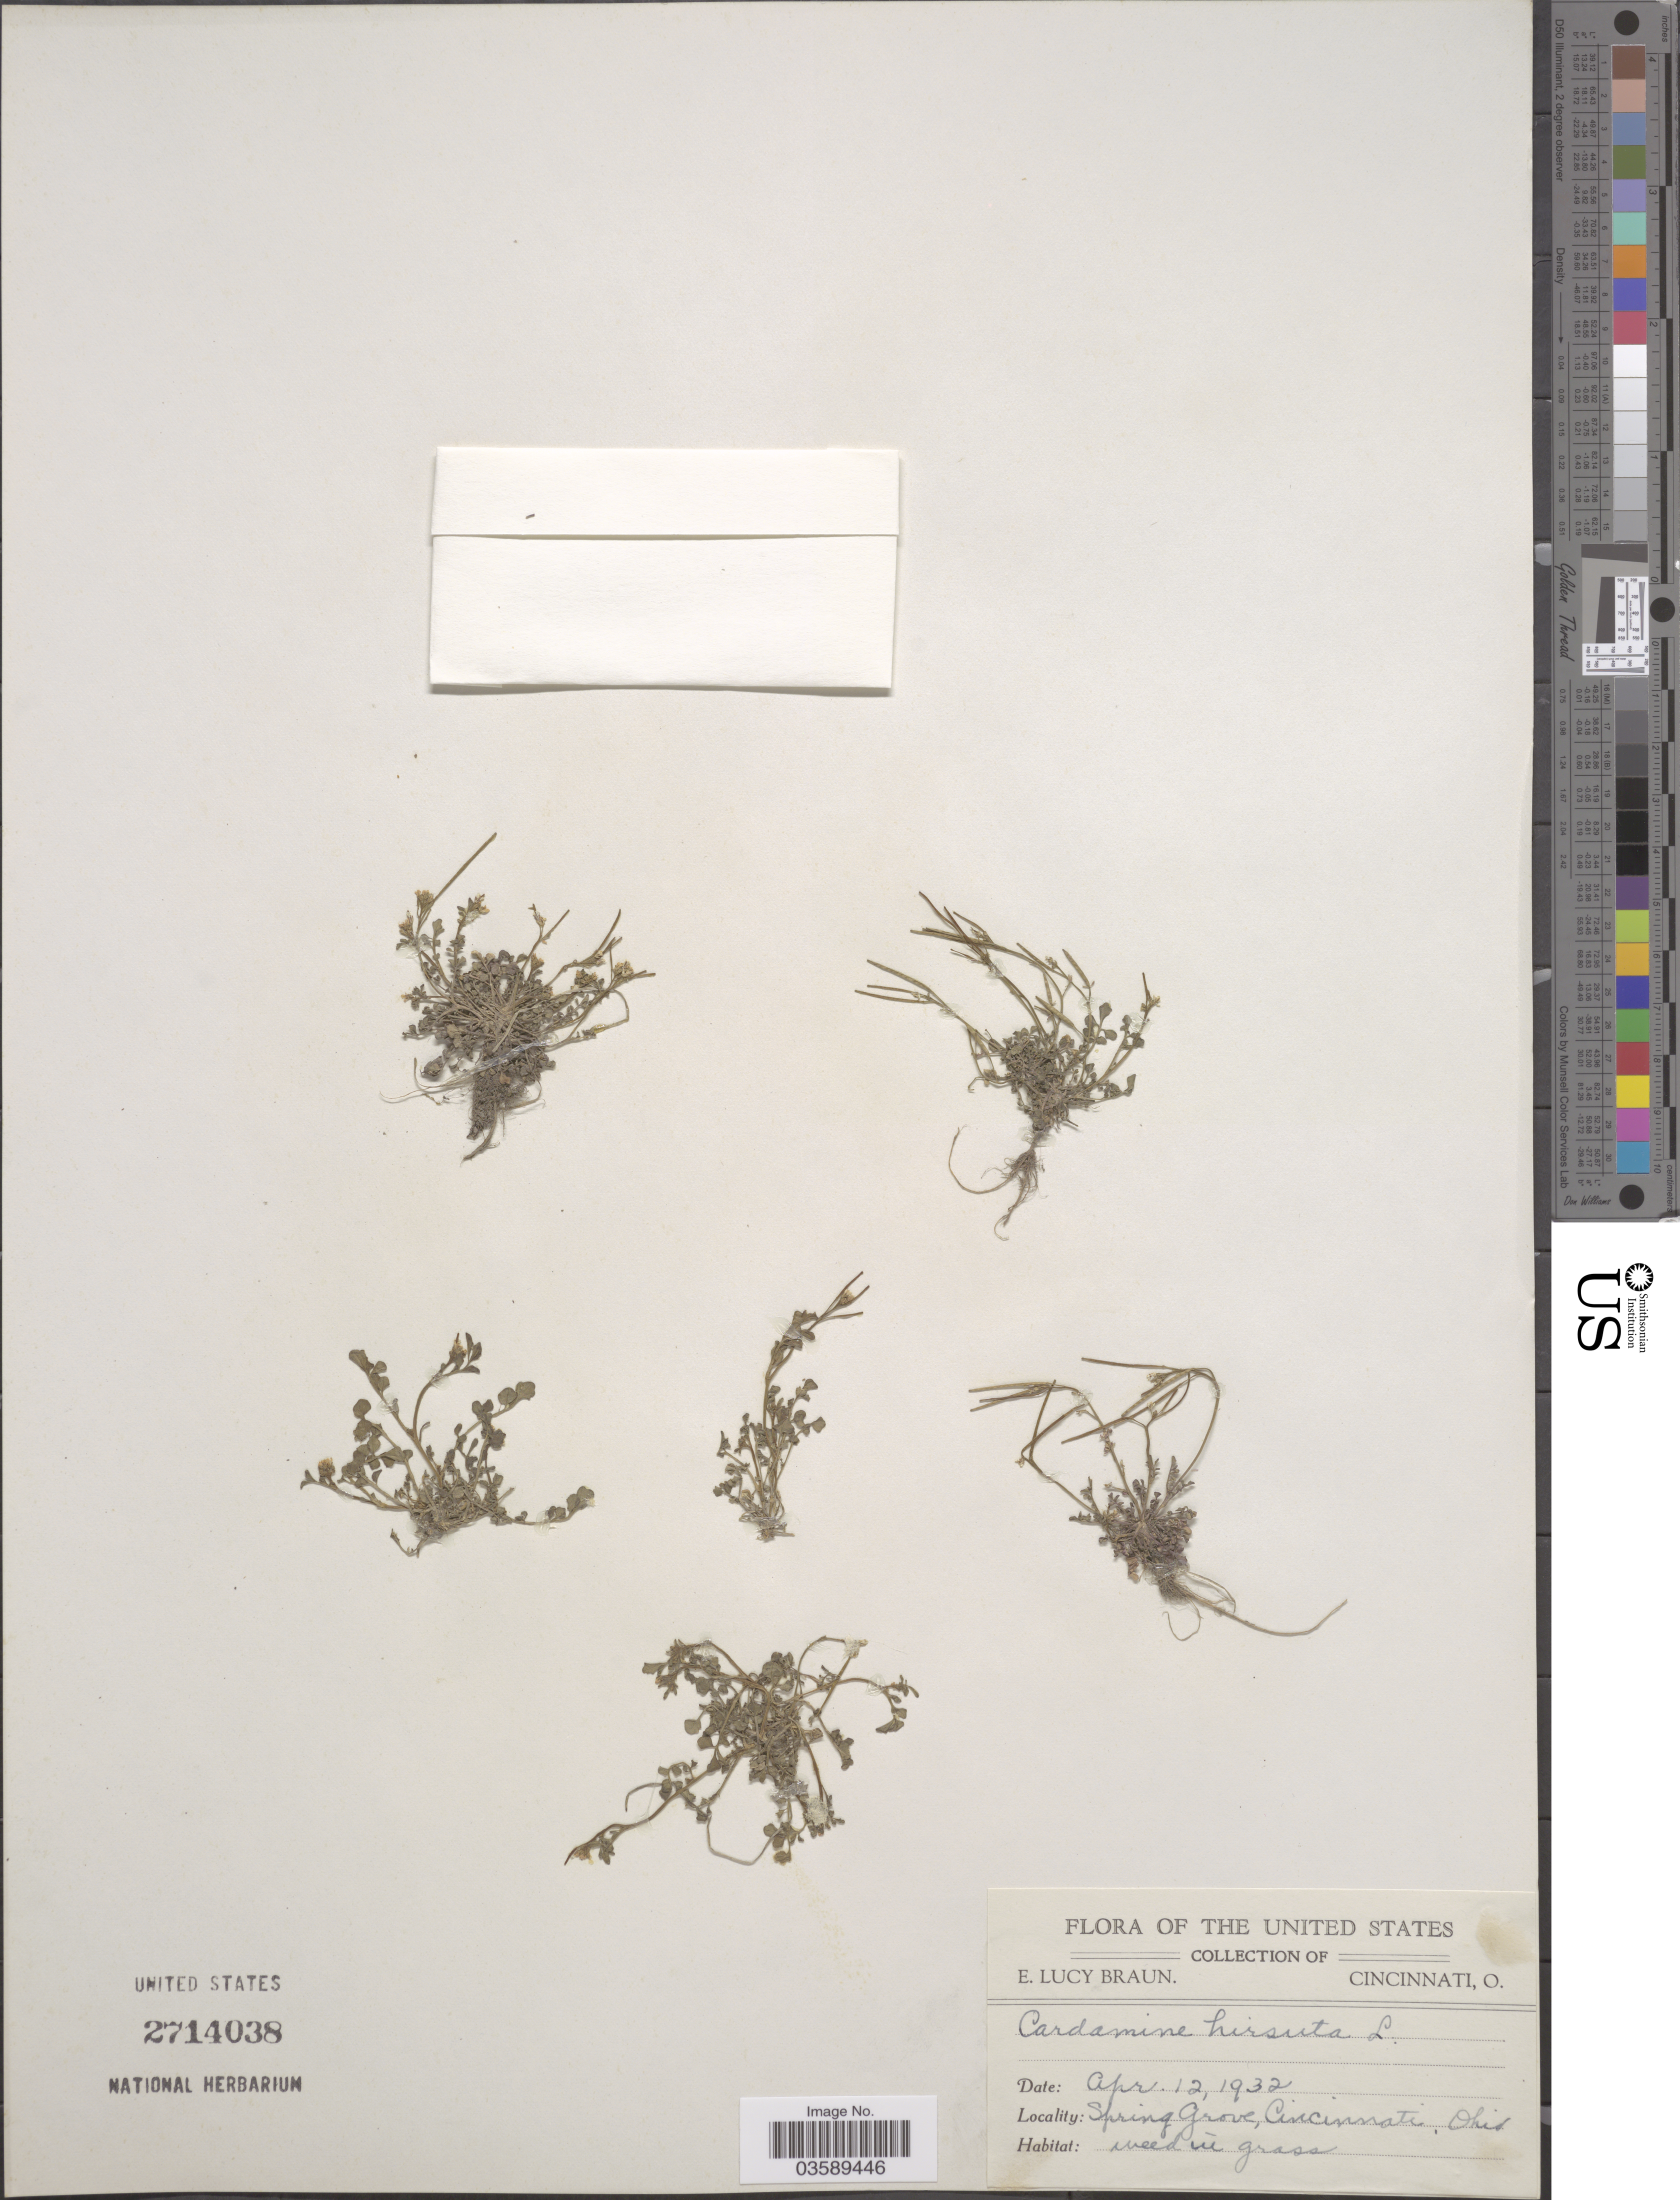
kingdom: Plantae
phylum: Tracheophyta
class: Magnoliopsida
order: Brassicales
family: Brassicaceae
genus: Cardamine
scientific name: Cardamine hirsuta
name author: L.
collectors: E. L. Braun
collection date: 1932-04-12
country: United States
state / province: Ohio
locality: Cincinnati. Spring Grove.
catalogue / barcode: US 2714038